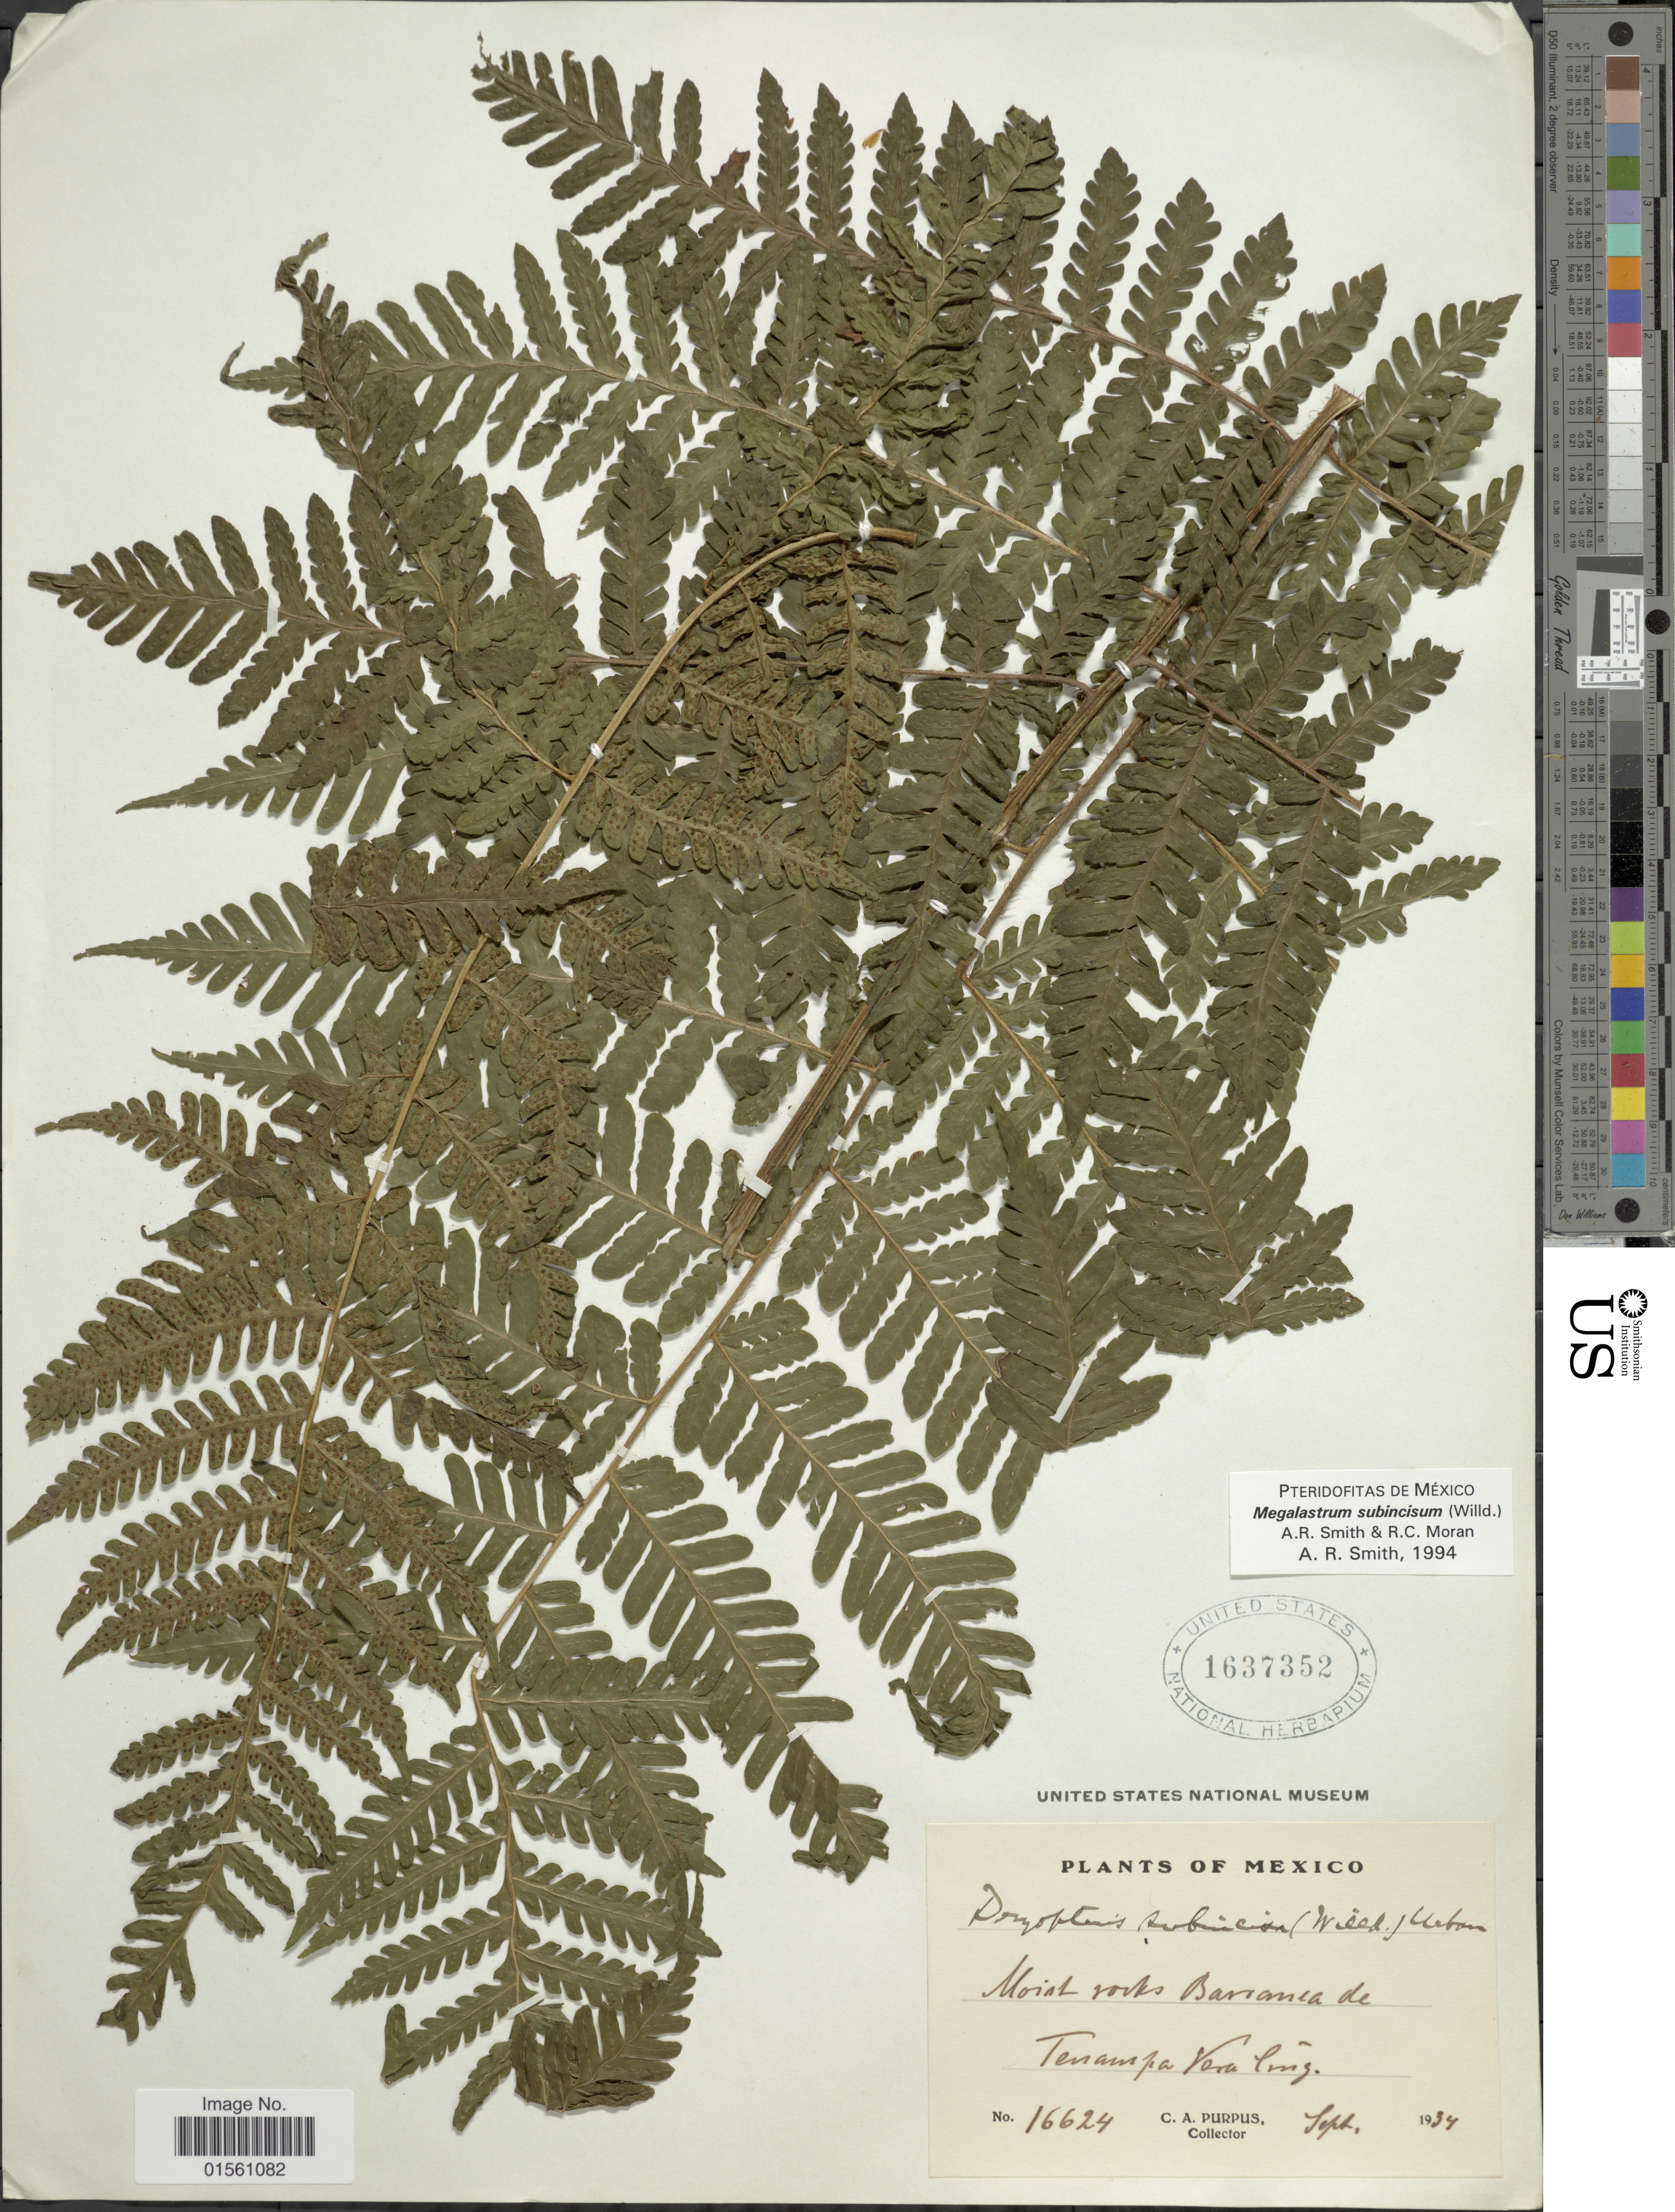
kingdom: Plantae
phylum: Tracheophyta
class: Polypodiopsida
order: Polypodiales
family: Dryopteridaceae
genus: Megalastrum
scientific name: Megalastrum subincisum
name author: (Willd.) A.R. Sm. & R.C. Moran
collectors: C. A. Purpus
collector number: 16624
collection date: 1934-09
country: Mexico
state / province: Veracruz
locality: Mexico, Tenampa Vera Cruz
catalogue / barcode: US 1637352